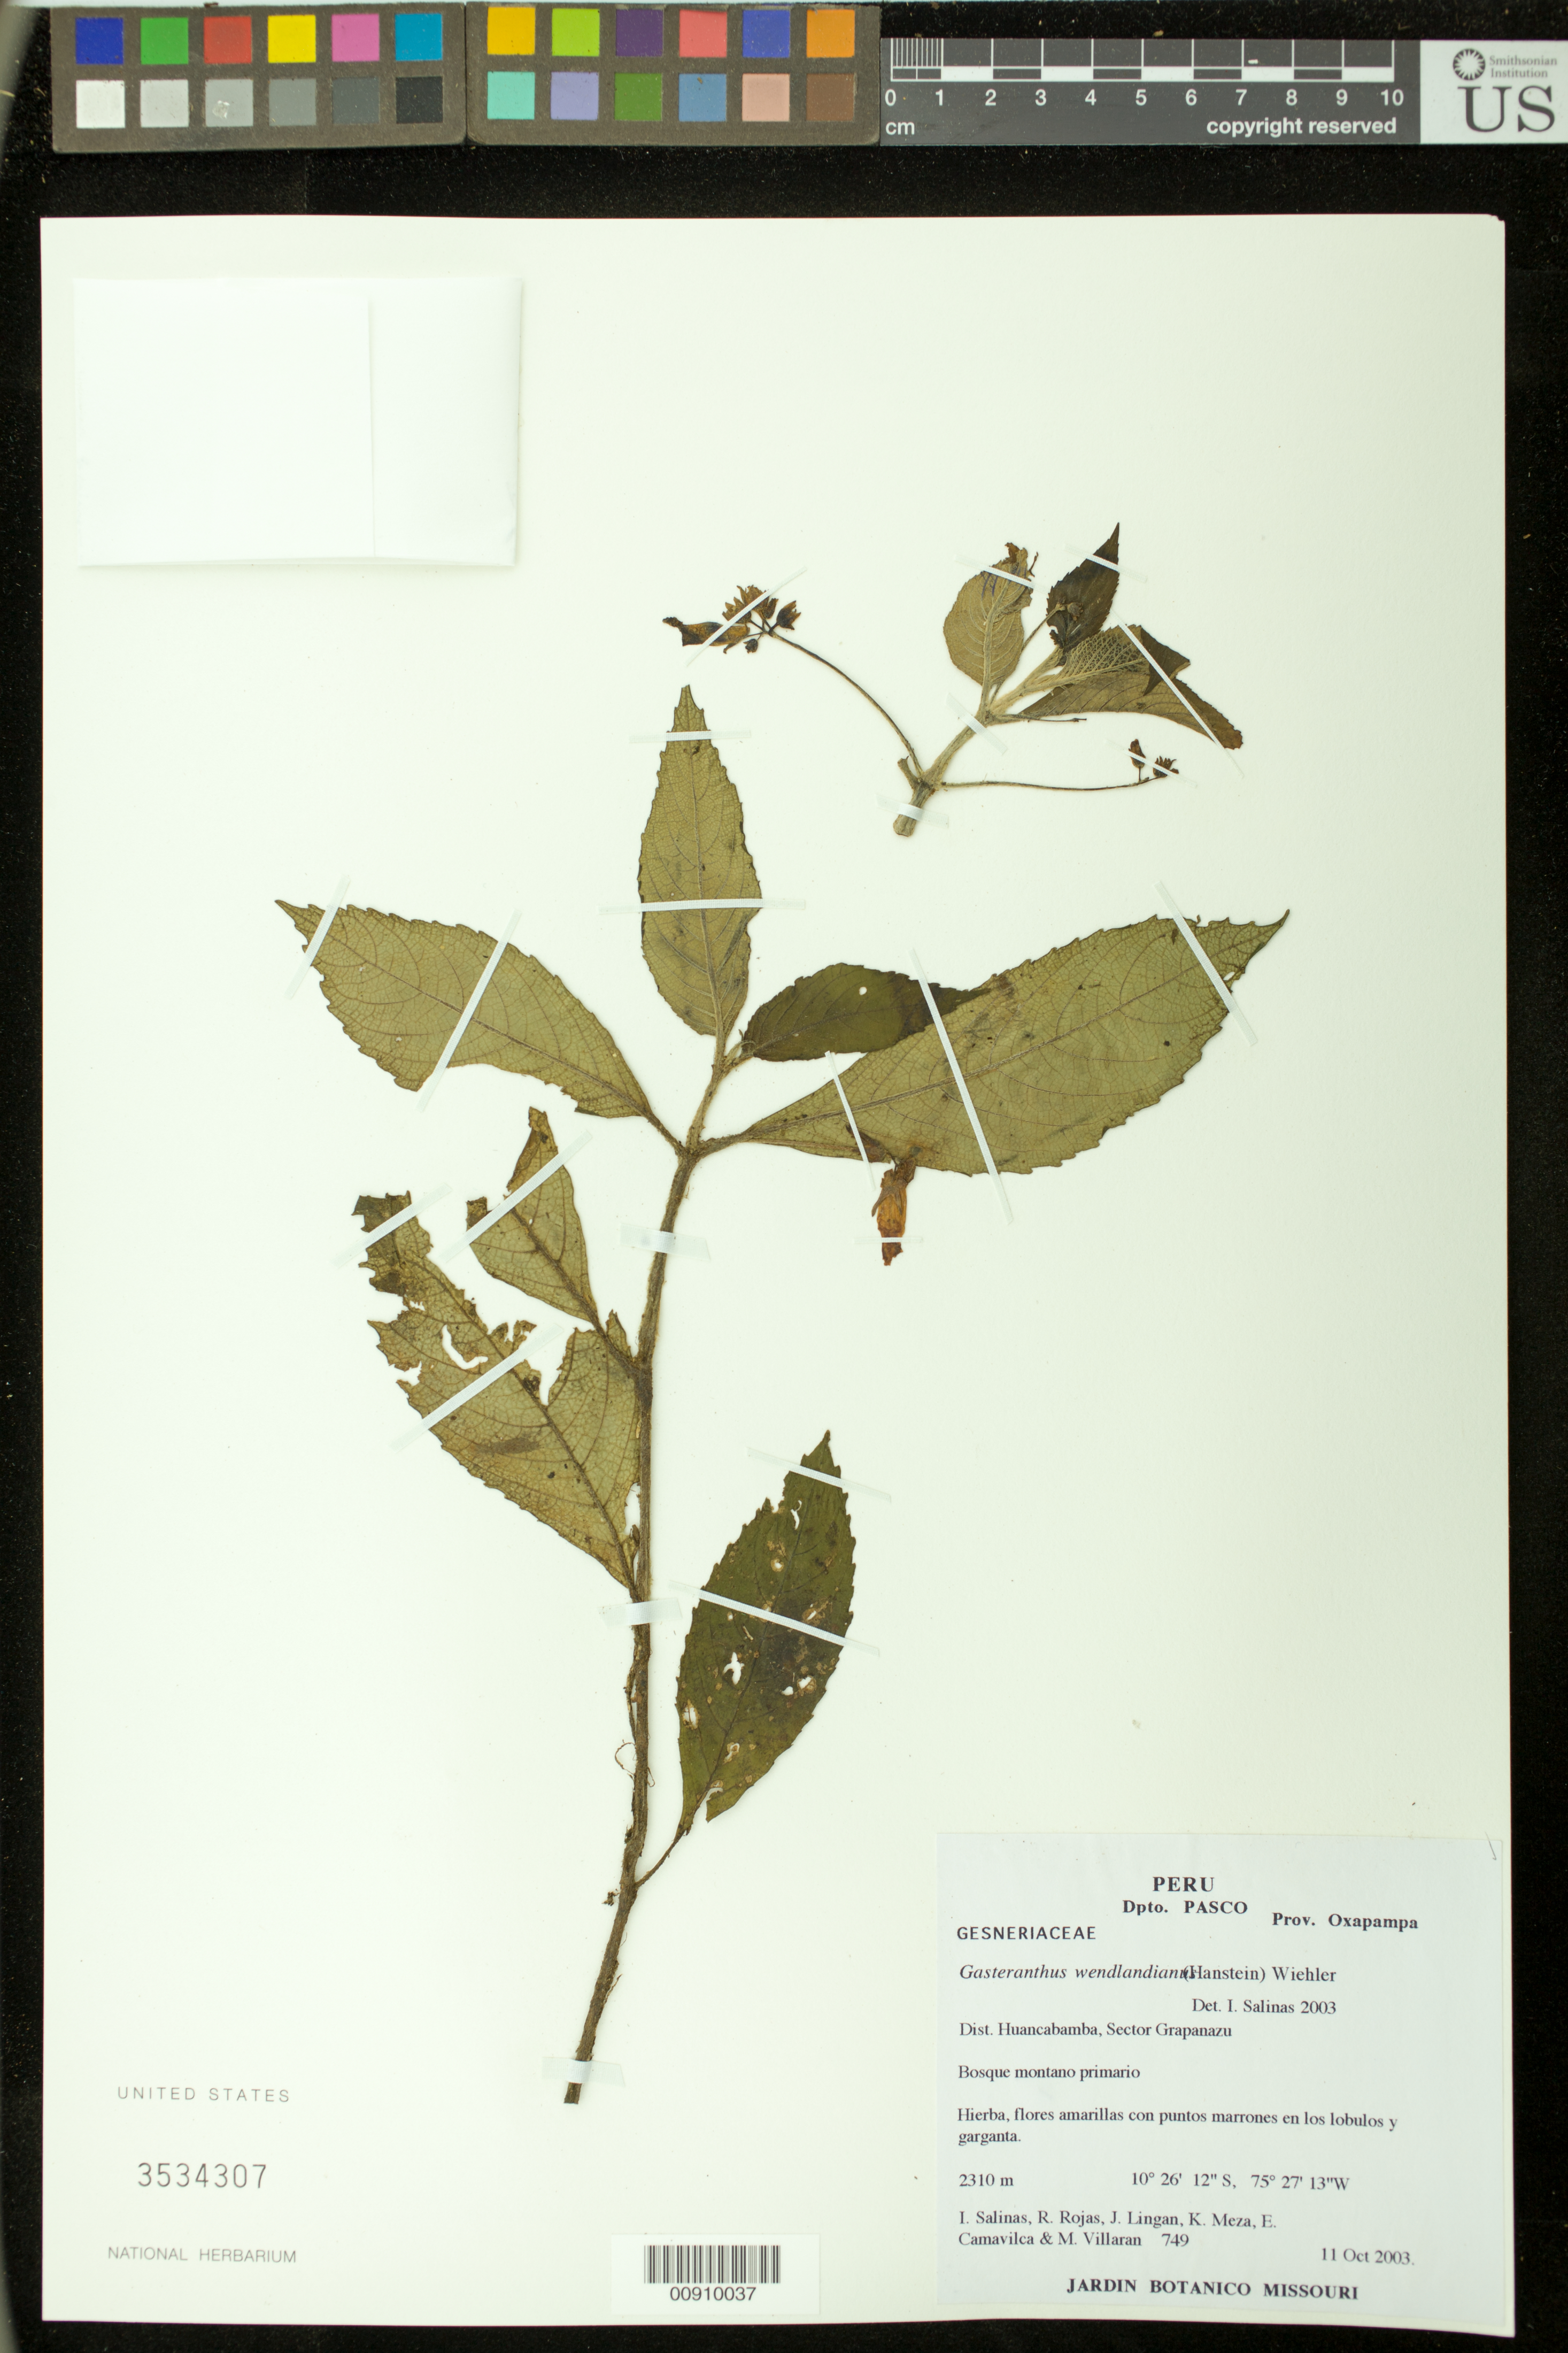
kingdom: Plantae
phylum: Tracheophyta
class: Magnoliopsida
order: Lamiales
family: Gesneriaceae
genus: Gasteranthus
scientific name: Gasteranthus wendlandianus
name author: (Hanst.) Wiehler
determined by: Salinas, I.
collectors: I. Salinas & et al.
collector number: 749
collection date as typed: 11 Oct 2003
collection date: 2003-10-11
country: Peru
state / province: Pasco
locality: Dpto. Pasco, Prov. Oxapampa. Dist. Huancabamba, Sector Grapanazu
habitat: Bosque montano primario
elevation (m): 2310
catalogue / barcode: US 3534307